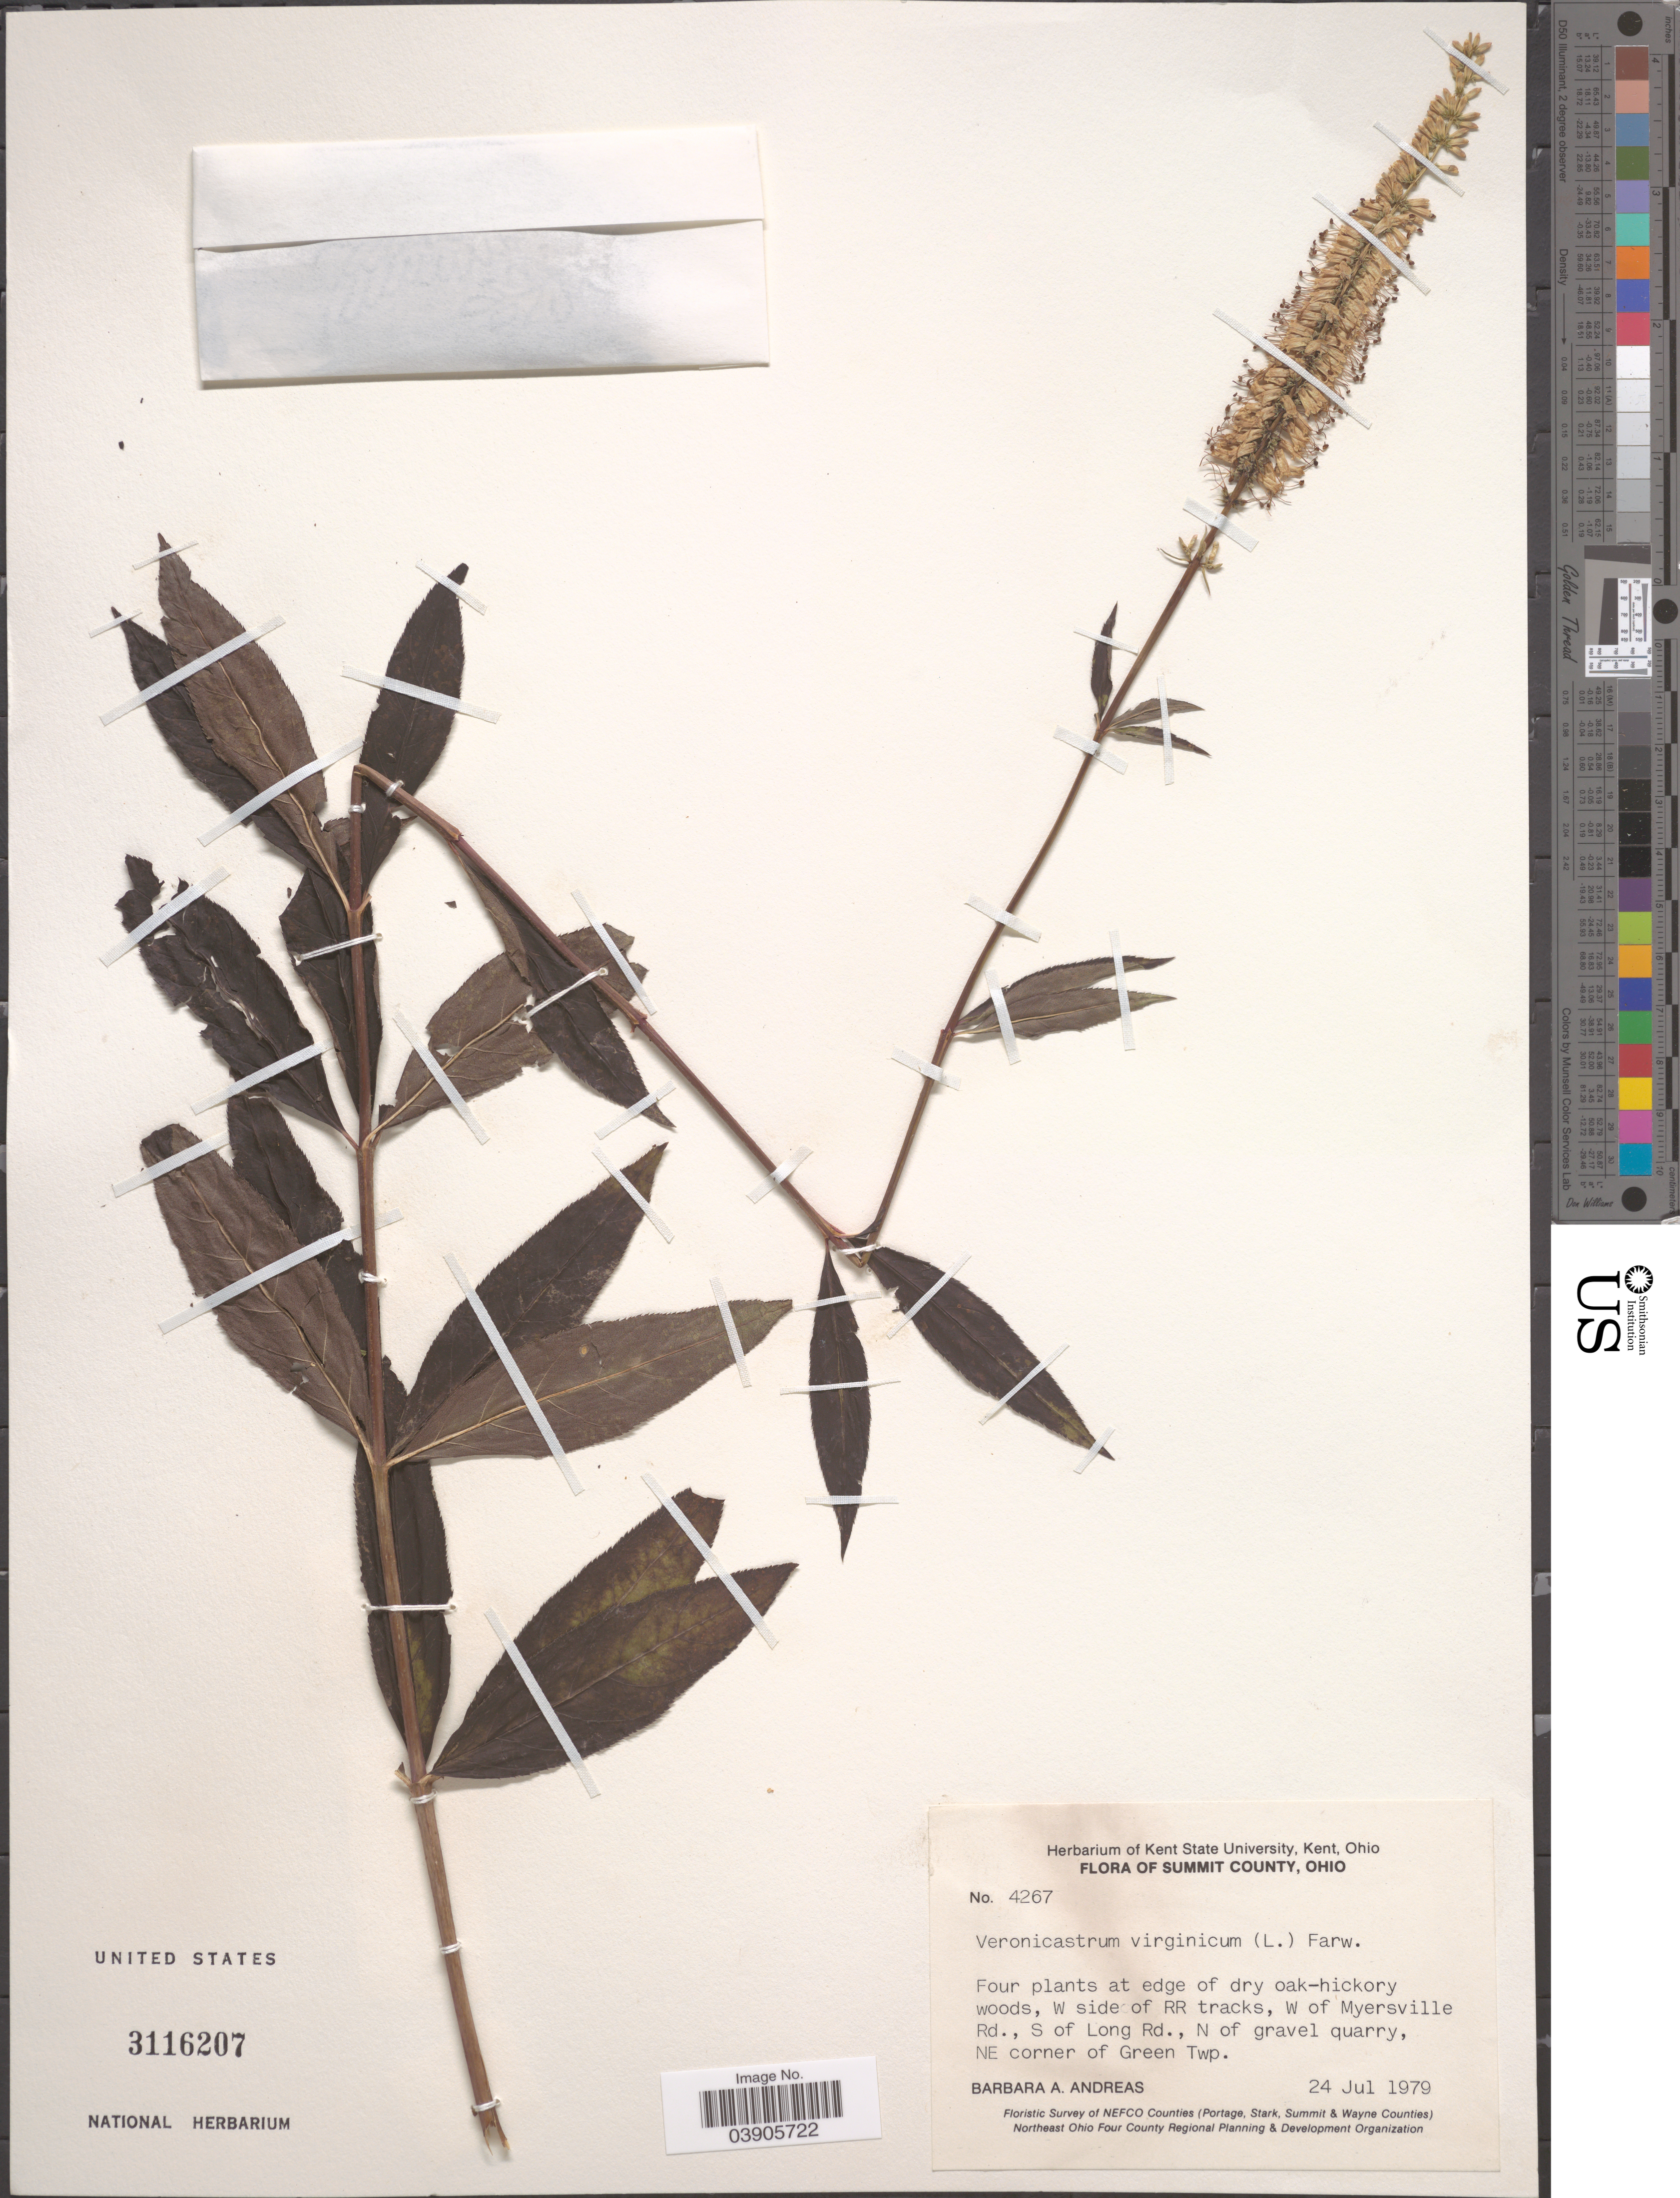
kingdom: Plantae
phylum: Tracheophyta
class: Magnoliopsida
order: Lamiales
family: Plantaginaceae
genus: Veronicastrum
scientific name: Veronicastrum virginicum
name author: (L.) Farw.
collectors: B. A. Andreas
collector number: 4267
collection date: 1979-07-24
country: United States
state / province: Ohio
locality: Summit County. Four plants at edge of dry oak-hickory woods, W side of RR tracks, W of Myersville Rd., S of Long Rd., N of gravel quarry, NE corner of Green Twp.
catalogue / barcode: US 3116207